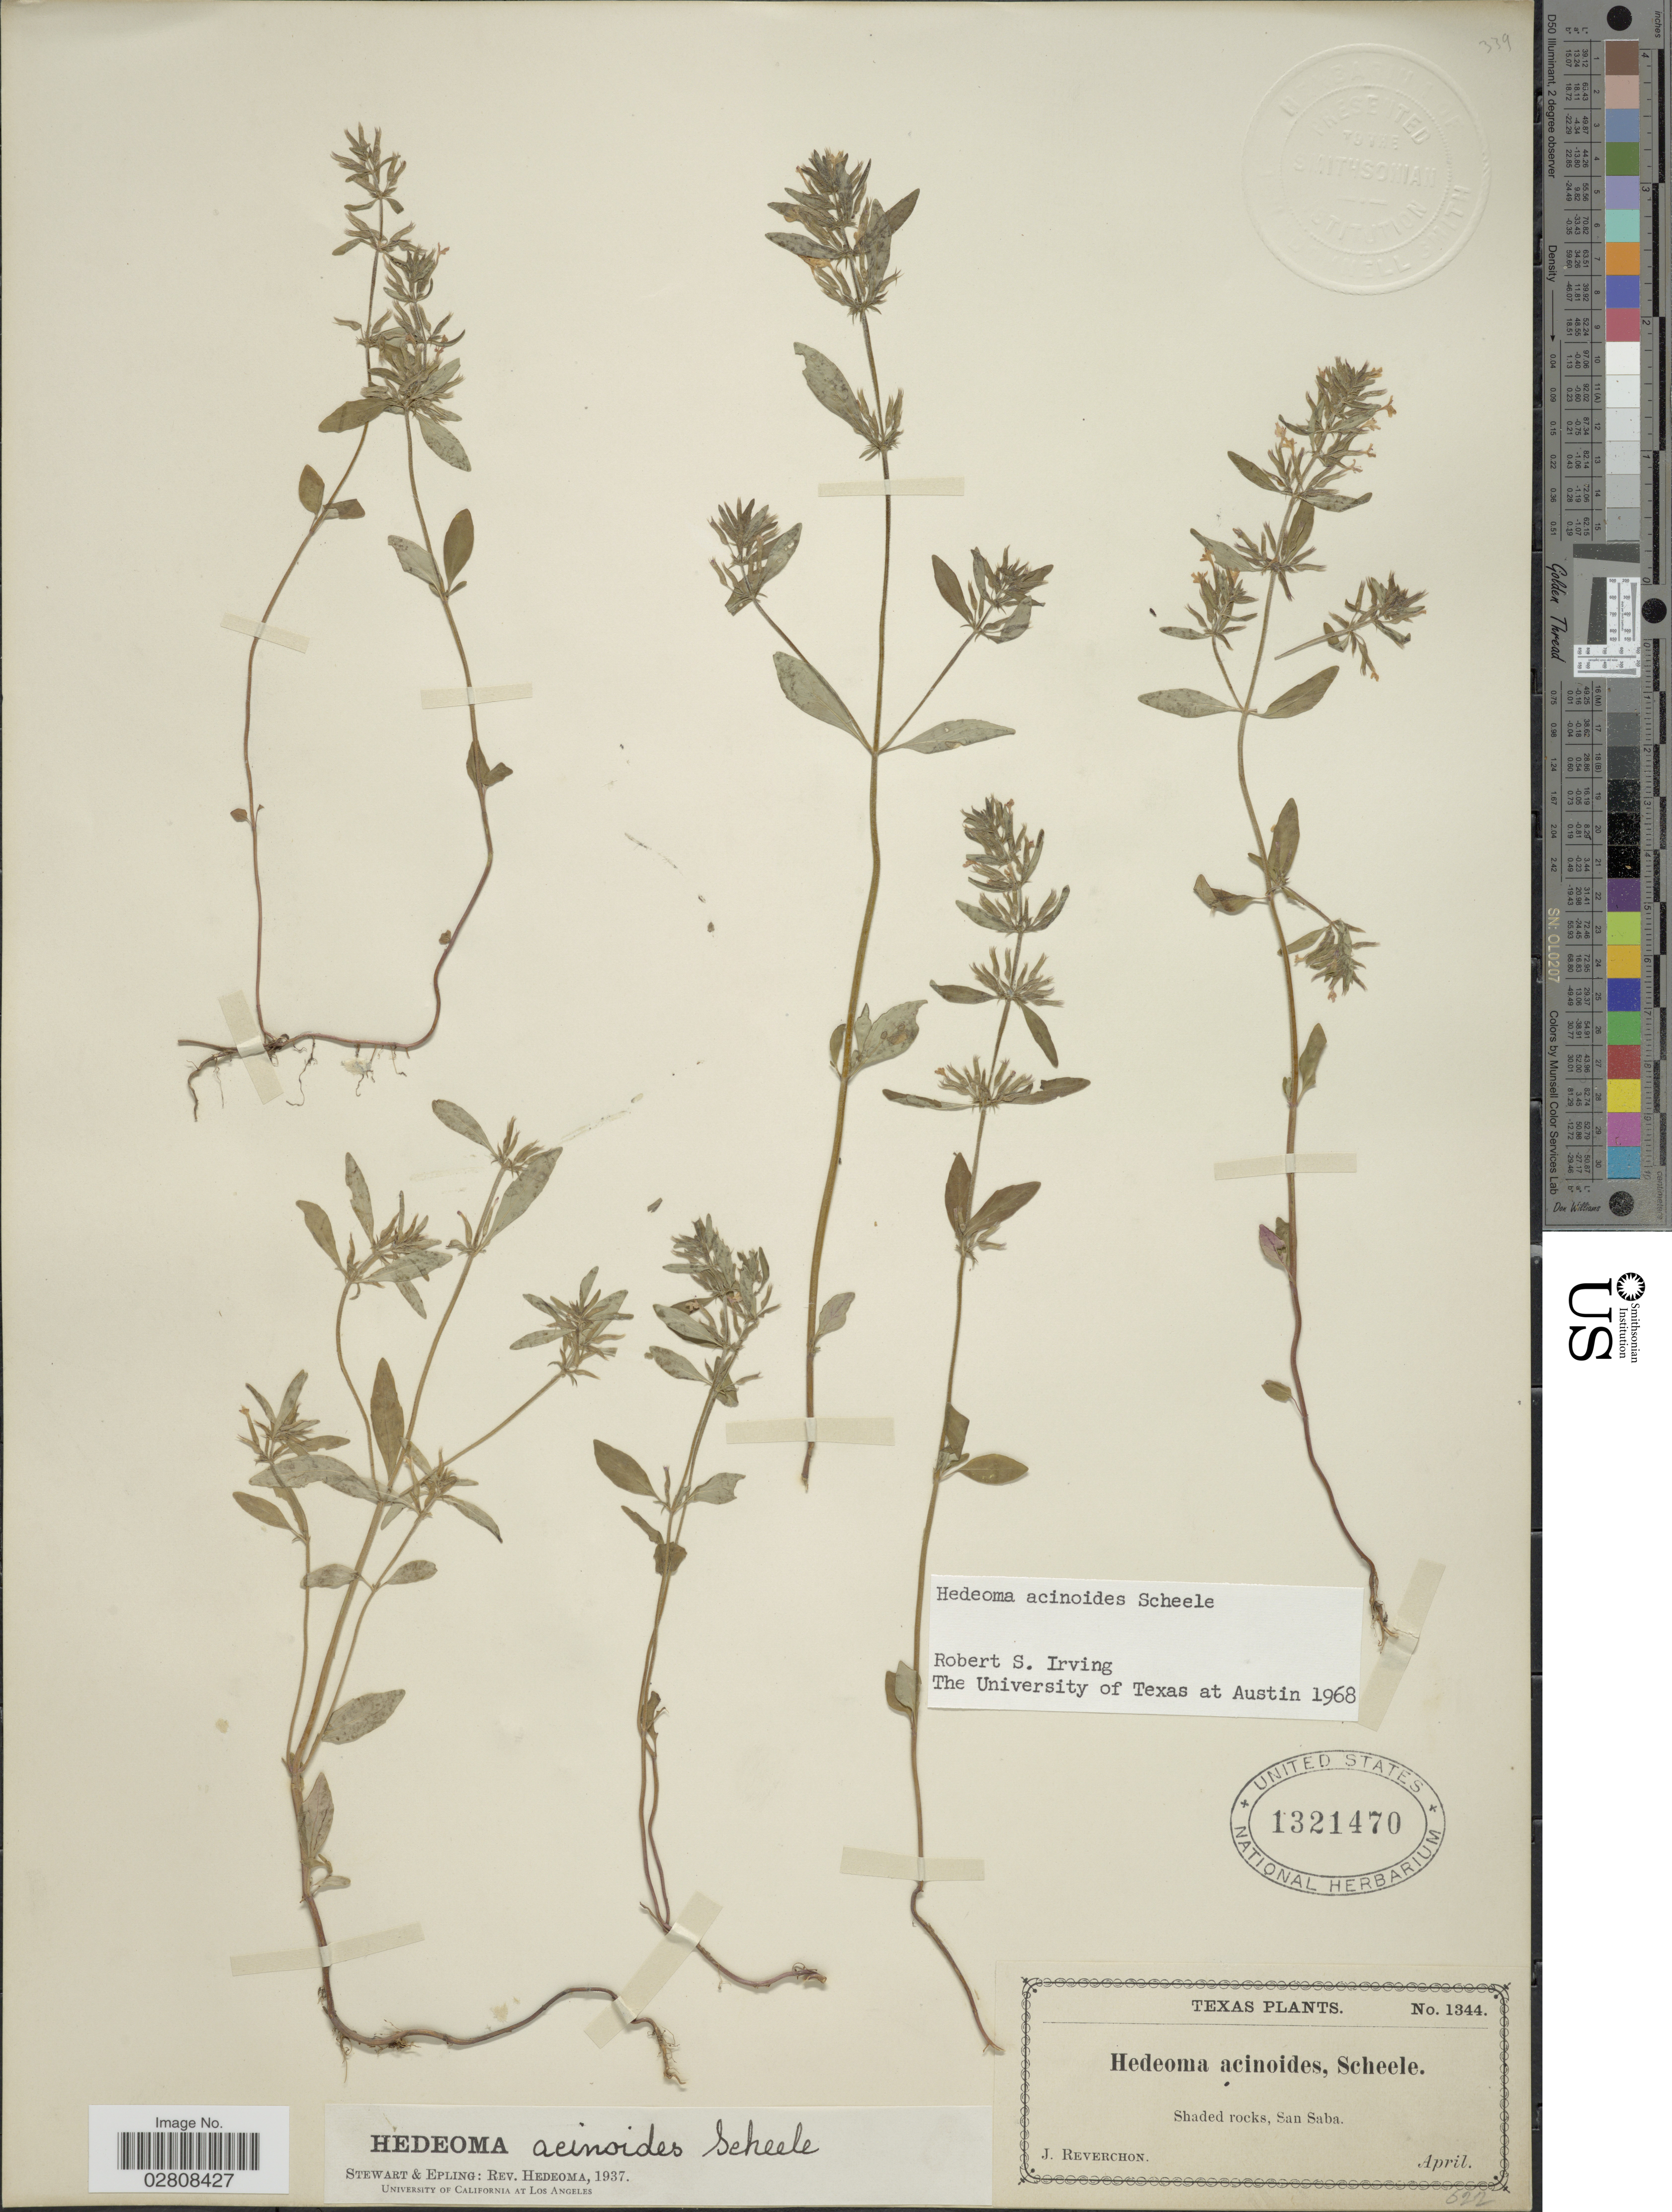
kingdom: Plantae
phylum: Tracheophyta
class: Magnoliopsida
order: Lamiales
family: Lamiaceae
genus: Hedeoma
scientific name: Hedeoma acinoides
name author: Scheele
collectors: J. Reverchon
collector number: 1344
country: United States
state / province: Texas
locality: San Saba.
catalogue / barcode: US 1321470